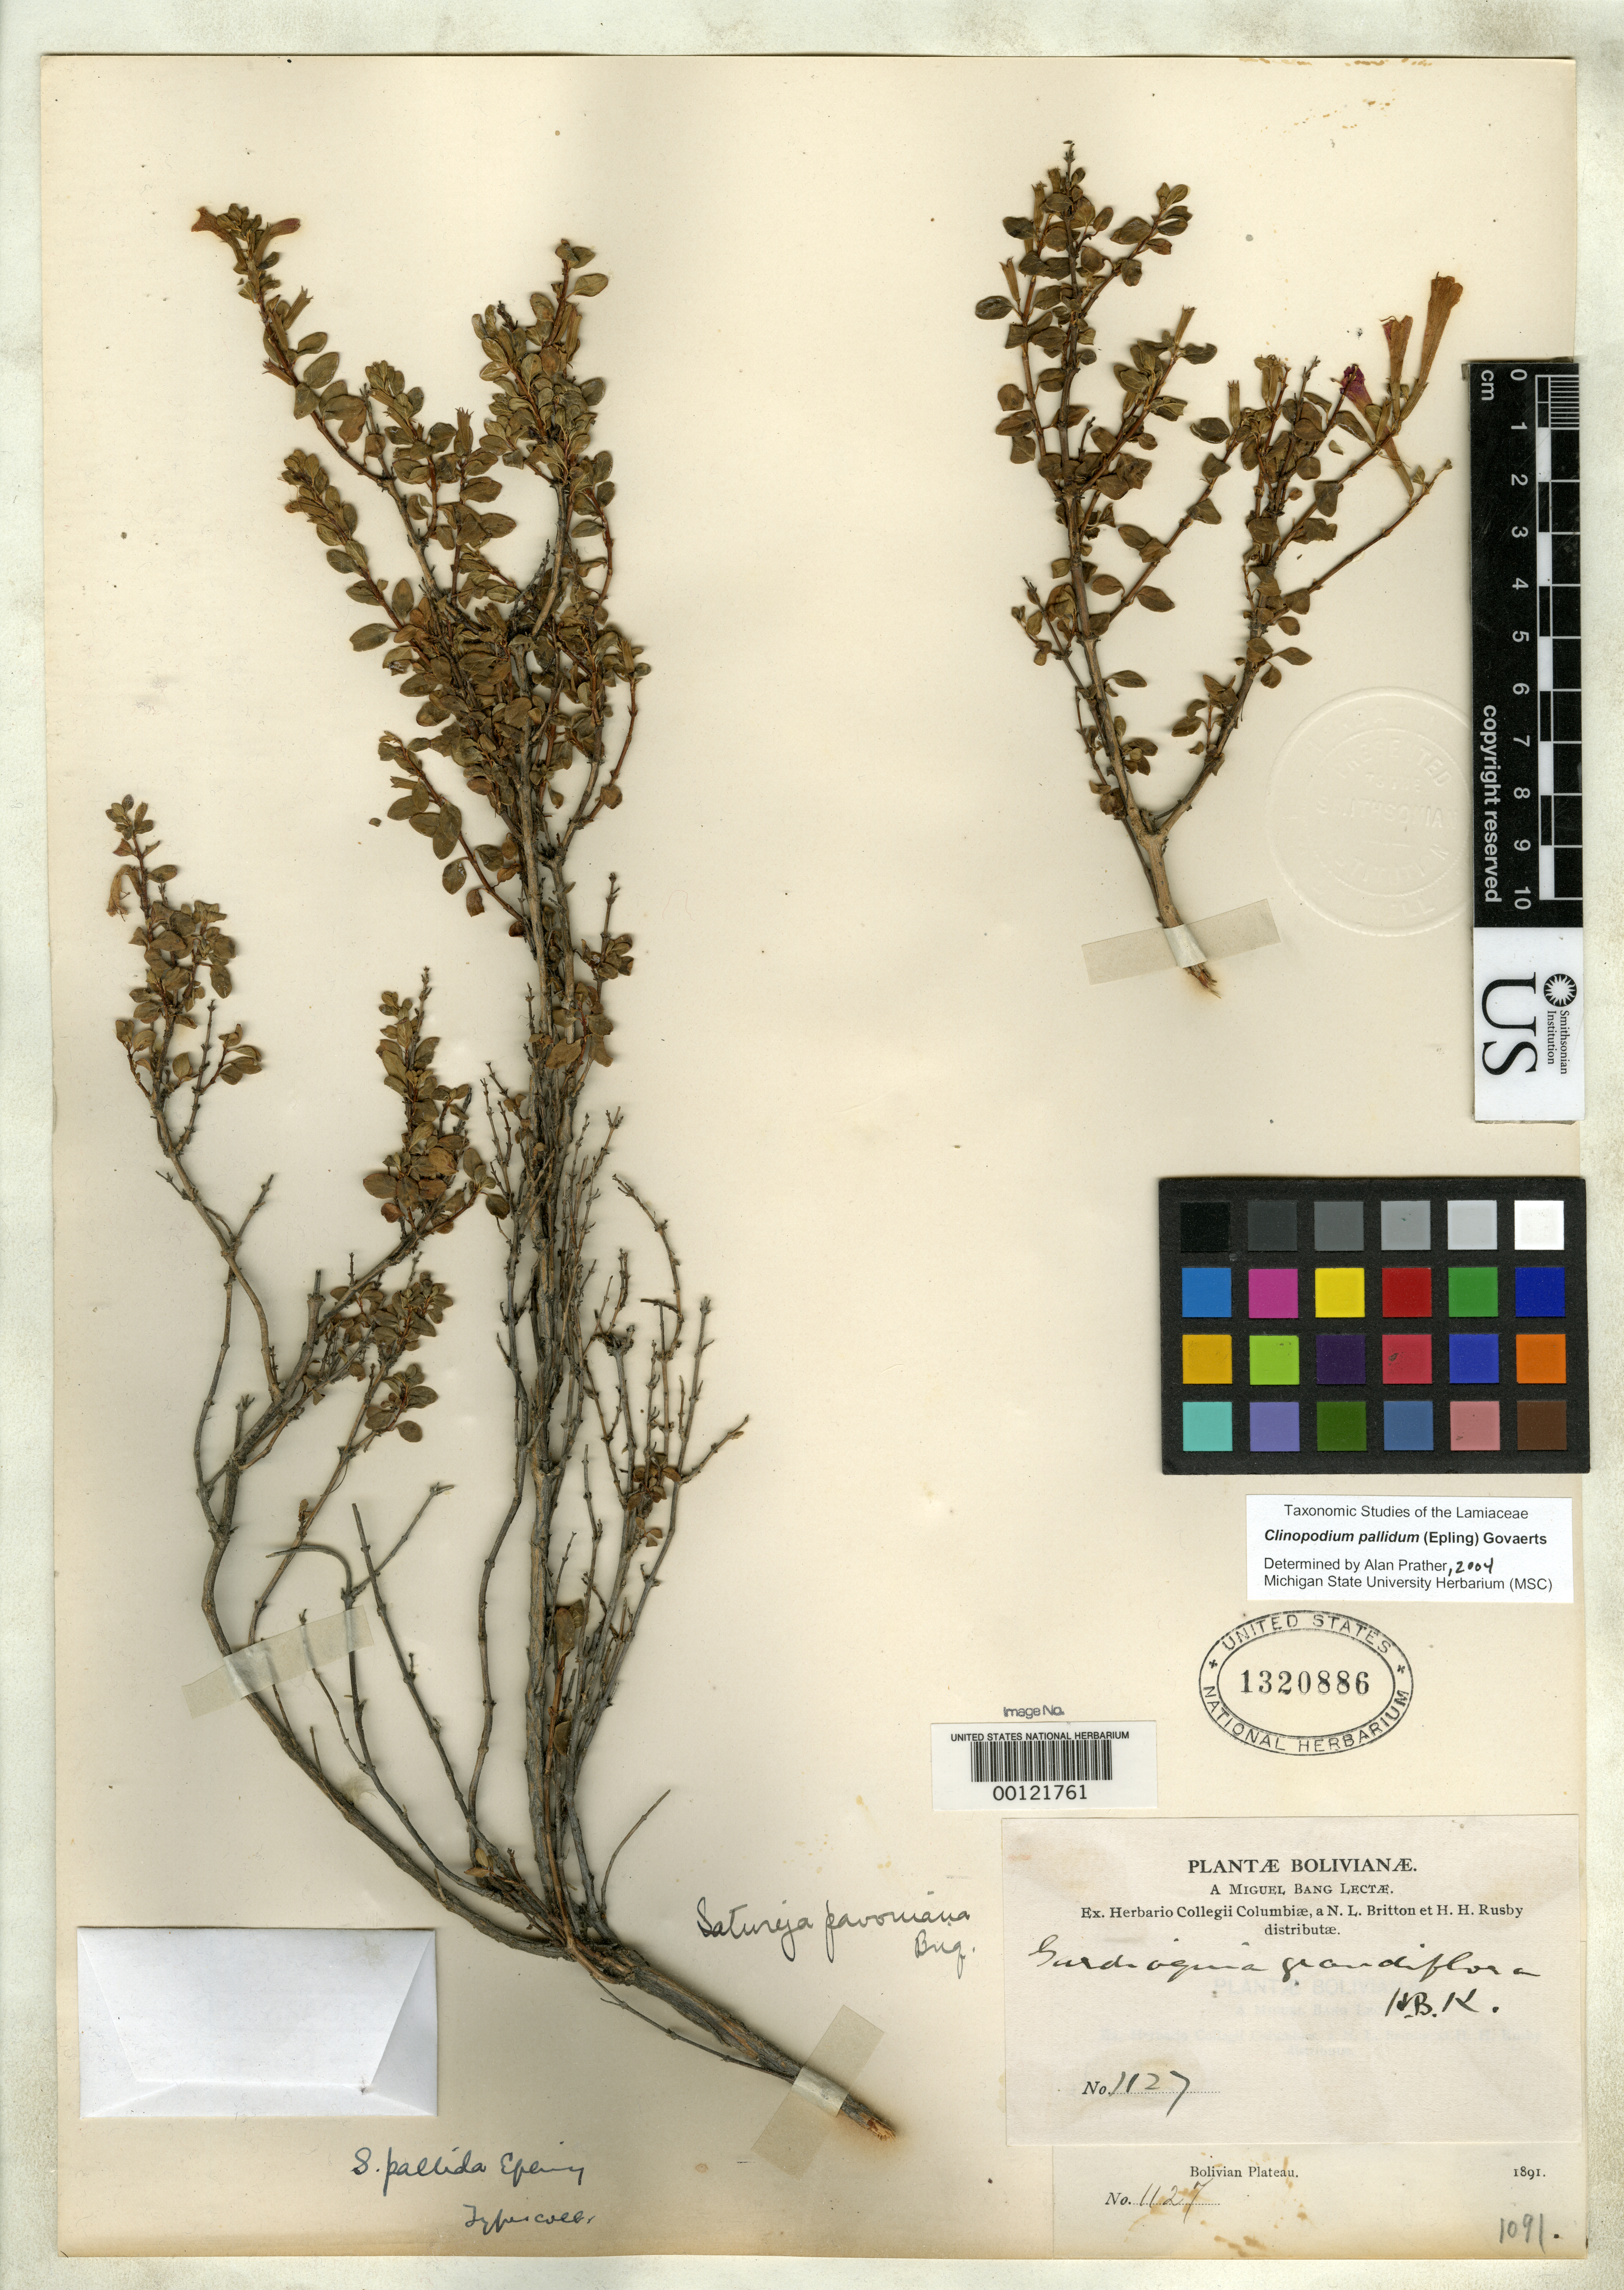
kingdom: Plantae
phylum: Tracheophyta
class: Magnoliopsida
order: Lamiales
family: Lamiaceae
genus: Satureja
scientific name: Satureja pallida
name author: Epling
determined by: Prather, L. A.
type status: Isotype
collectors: M. Bang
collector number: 1127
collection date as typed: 1891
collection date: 1891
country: Bolivia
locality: Bolivian Plateau. [Protologue: Turedon]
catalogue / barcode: US 1320886